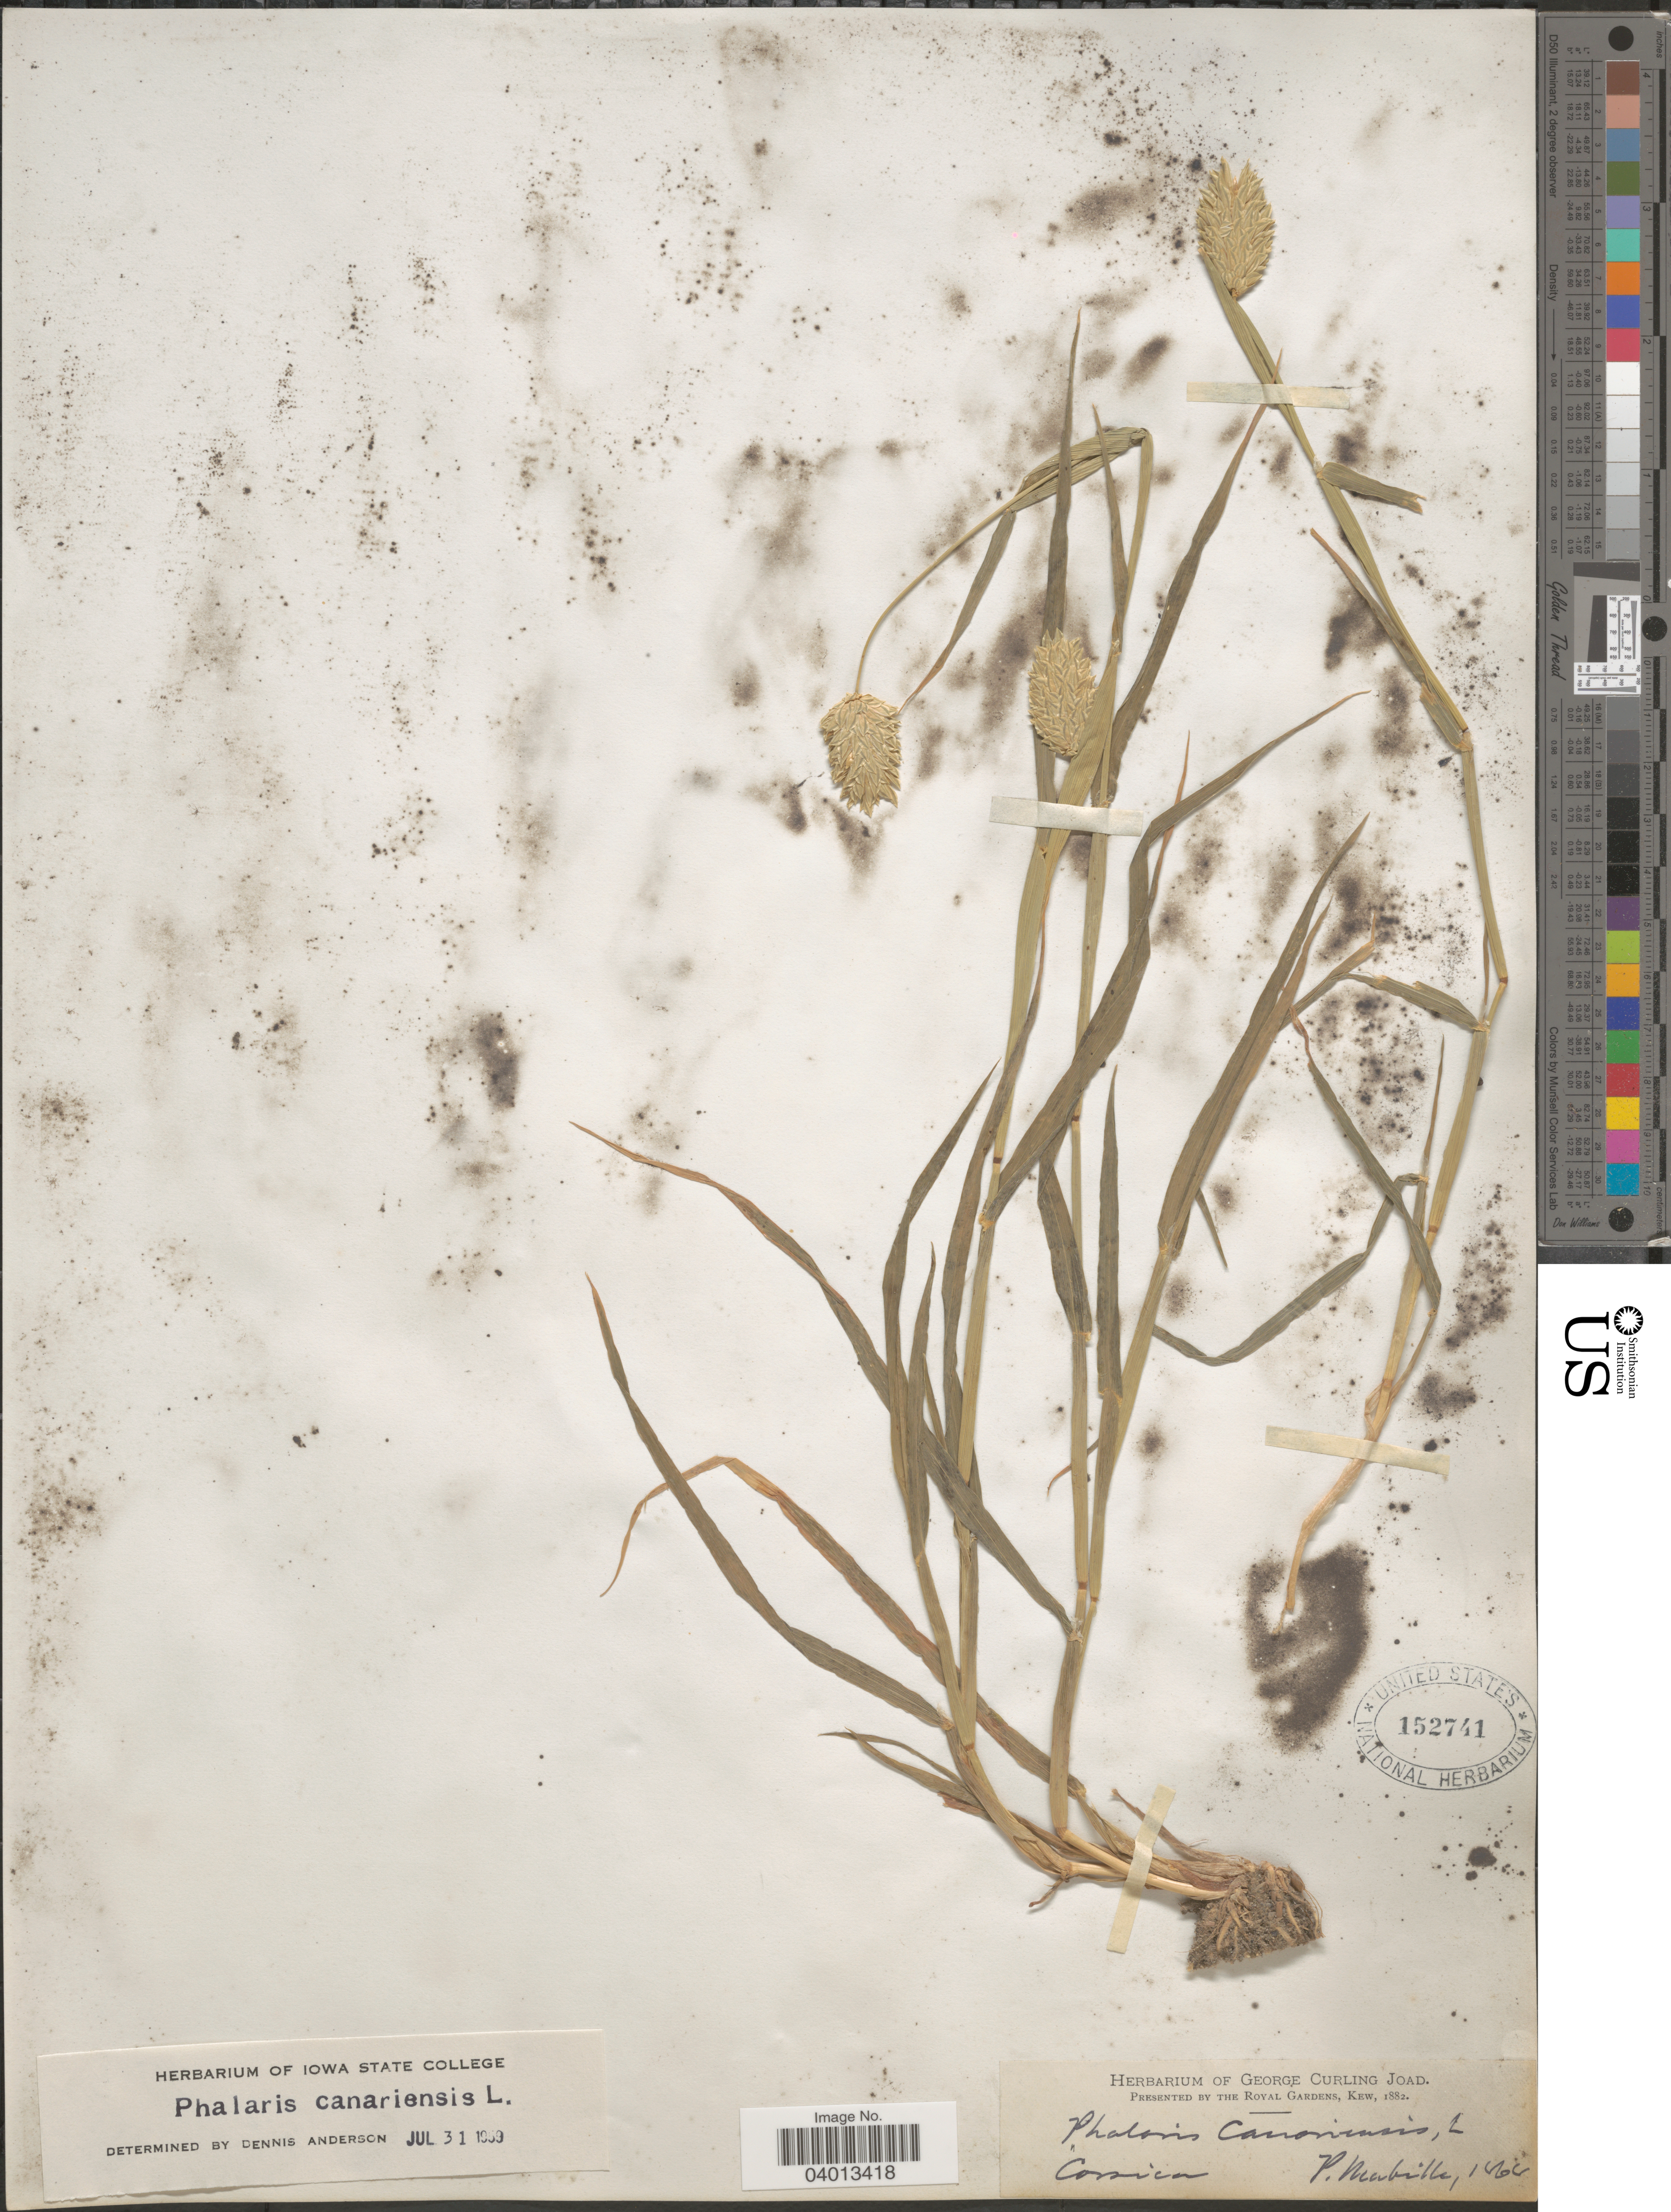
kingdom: Plantae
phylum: Tracheophyta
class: Liliopsida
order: Poales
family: Poaceae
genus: Phalaris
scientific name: Phalaris canariensis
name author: L.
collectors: P. Mabille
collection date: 1868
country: France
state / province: Corsica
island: Corse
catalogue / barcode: US 152741